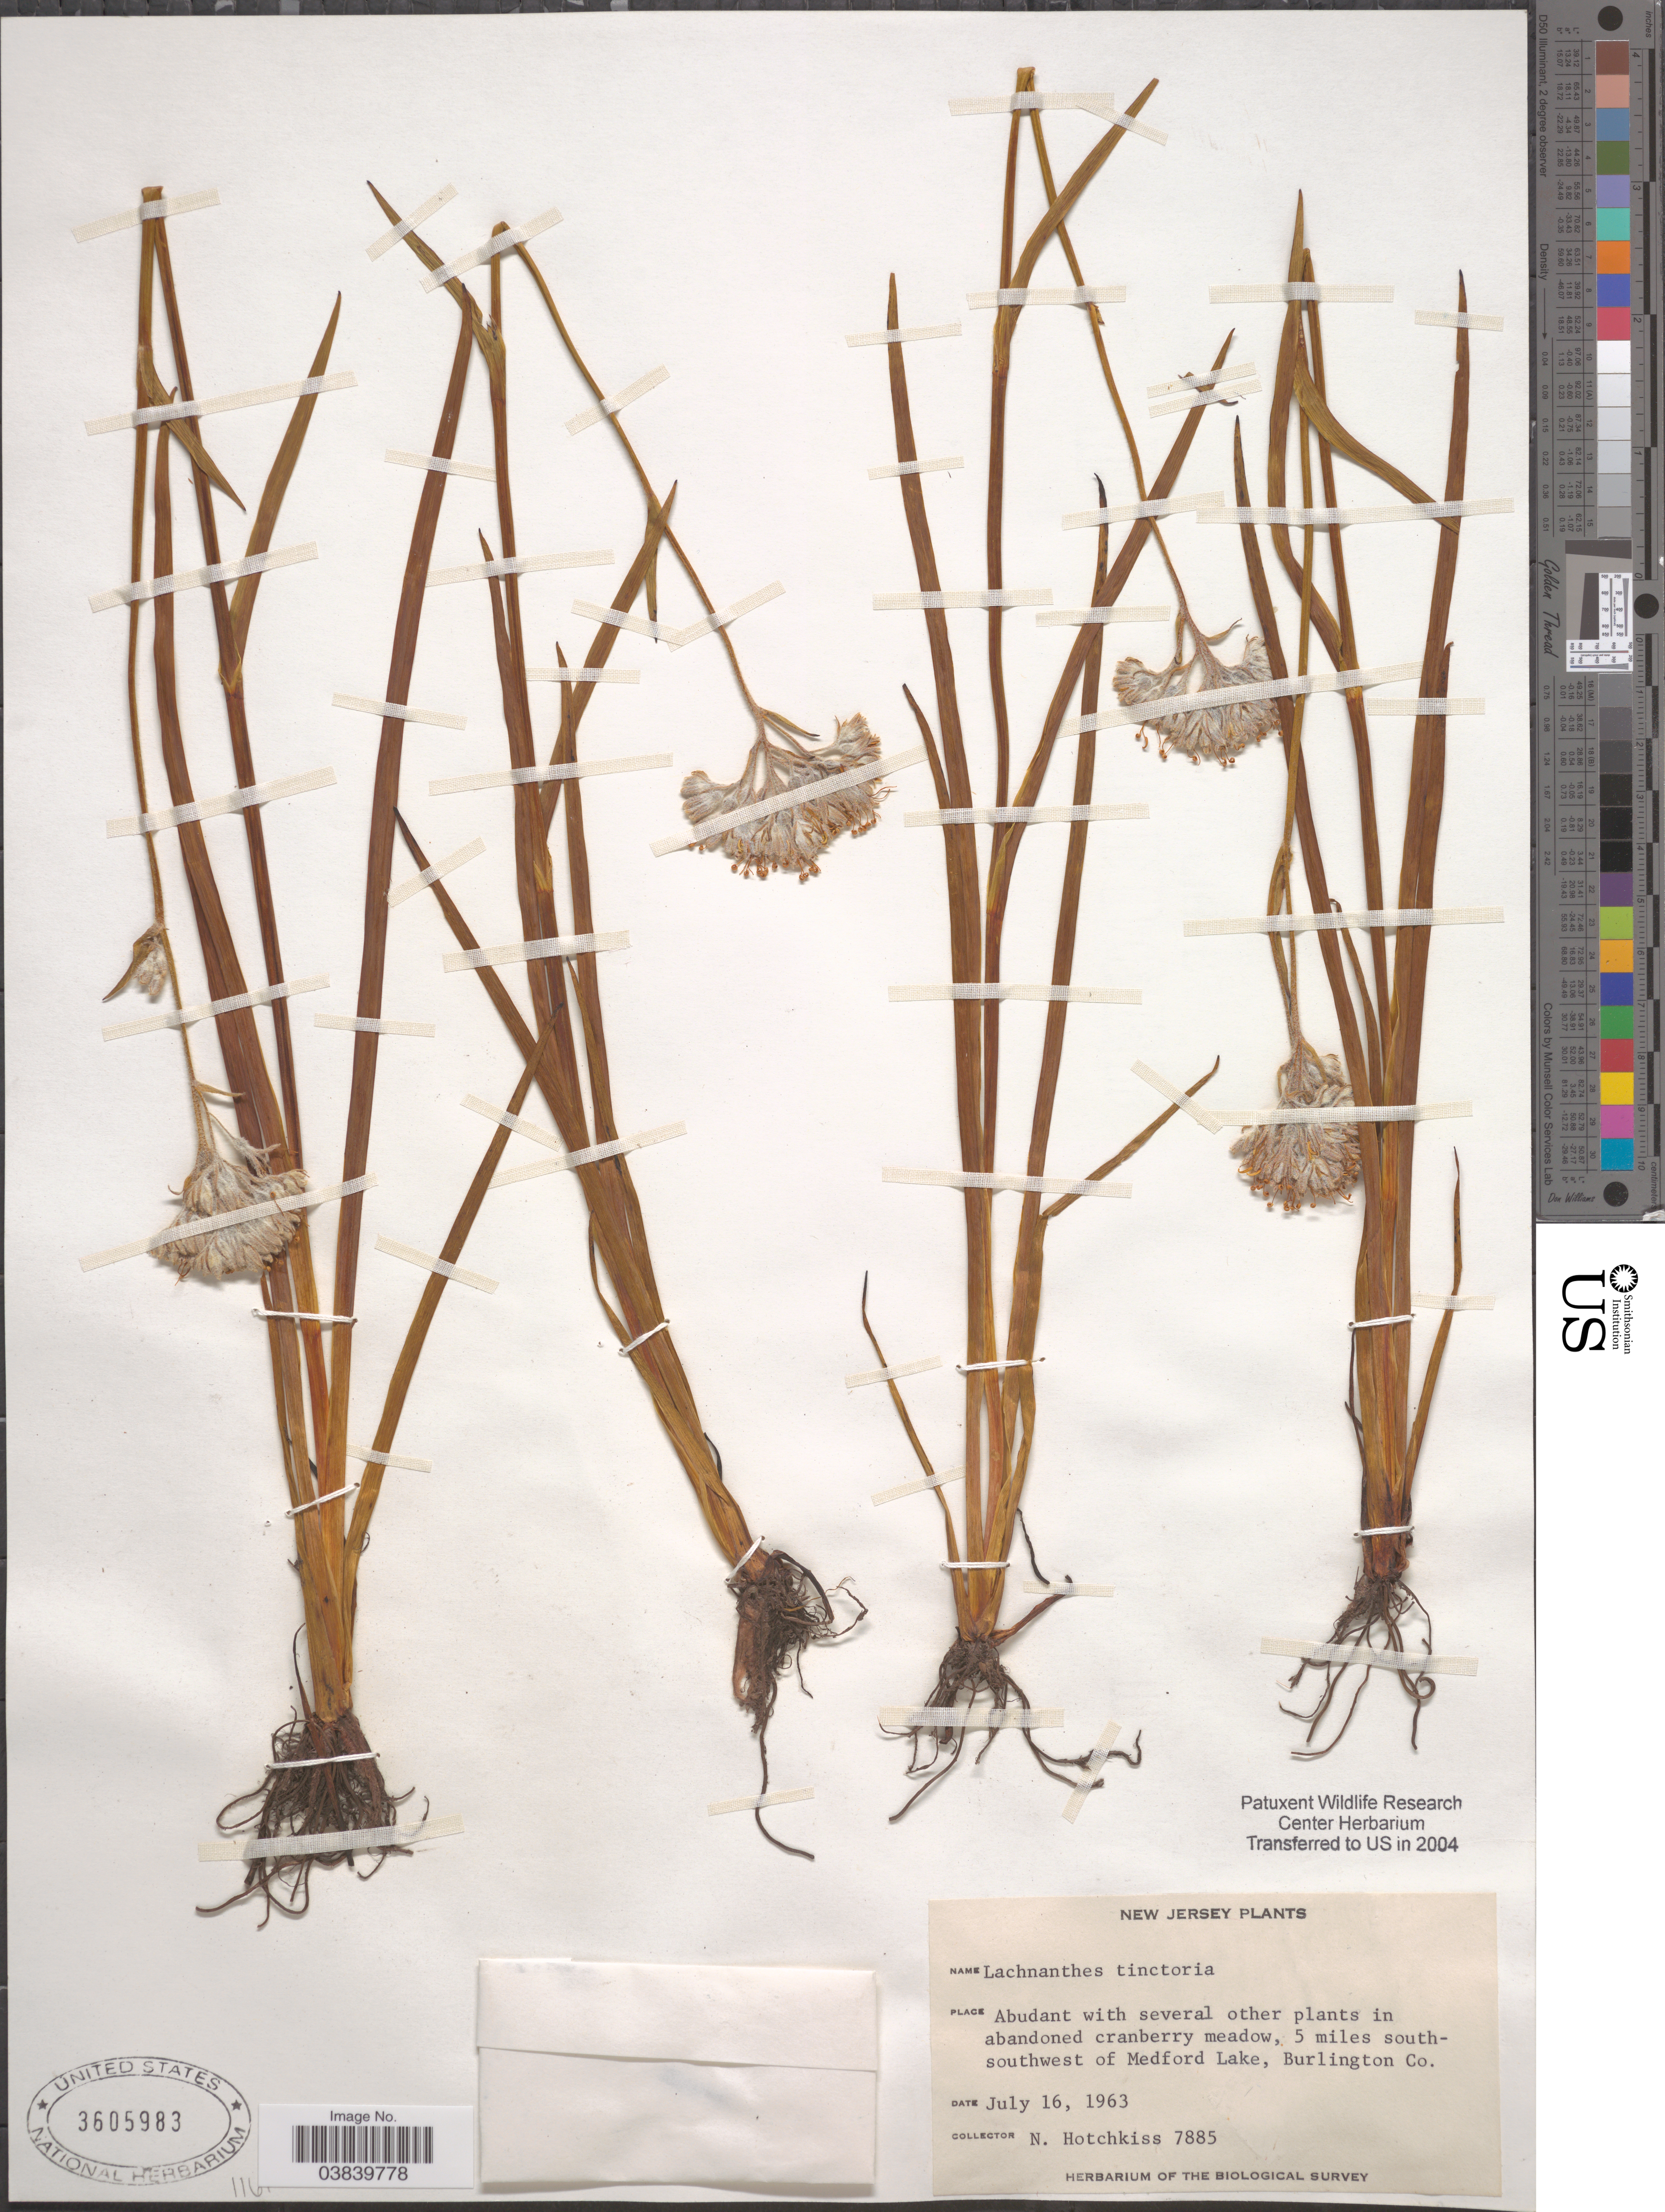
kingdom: Plantae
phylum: Tracheophyta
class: Liliopsida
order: Commelinales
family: Haemodoraceae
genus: Lachnanthes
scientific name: Lachnanthes tinctoria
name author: (Walter ex J.F. Gmel.) Elliott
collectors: N. Hotchkiss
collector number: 7885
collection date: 1963-07-16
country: United States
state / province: New Jersey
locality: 5 miles south-southwest of Medford Lake, Burlington Co.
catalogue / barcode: US 3605983